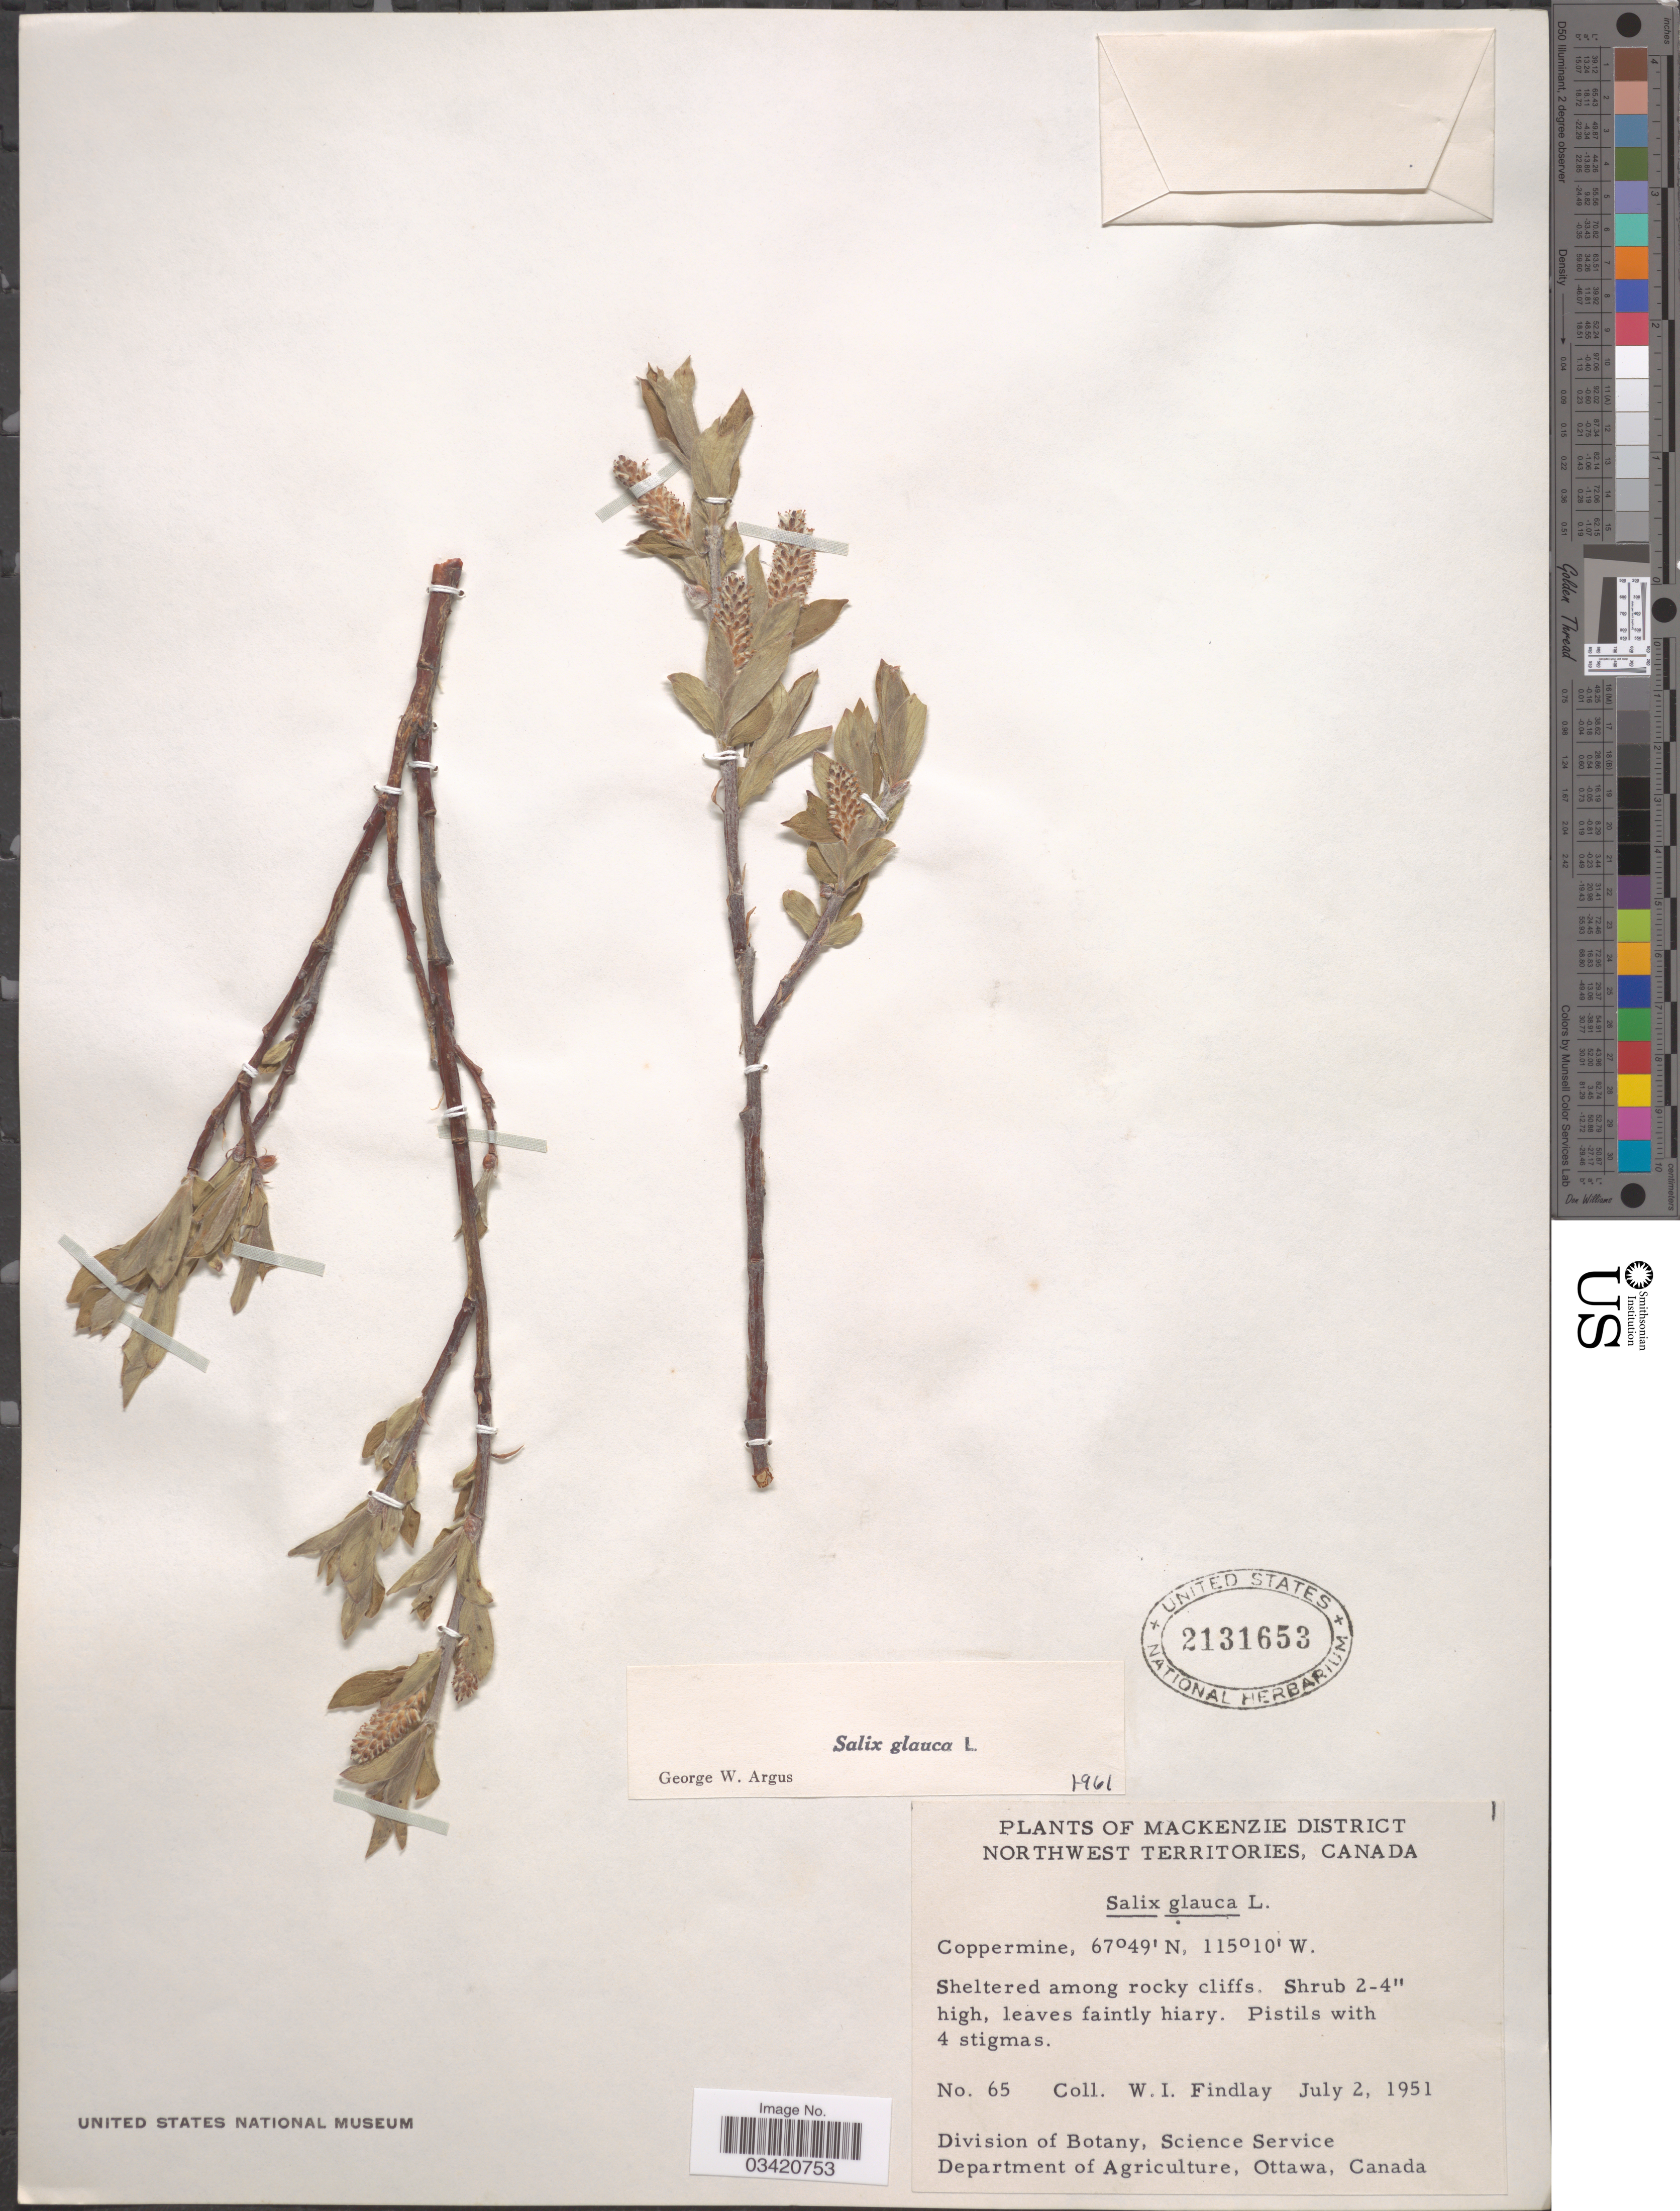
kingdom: Plantae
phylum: Tracheophyta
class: Magnoliopsida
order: Malpighiales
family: Salicaceae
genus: Salix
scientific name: Salix glauca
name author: L.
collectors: W. Findlay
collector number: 65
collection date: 1951-07-02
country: Canada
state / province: Northwest Territories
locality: Mackenzie District. Coppermine.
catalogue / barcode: US 2131653